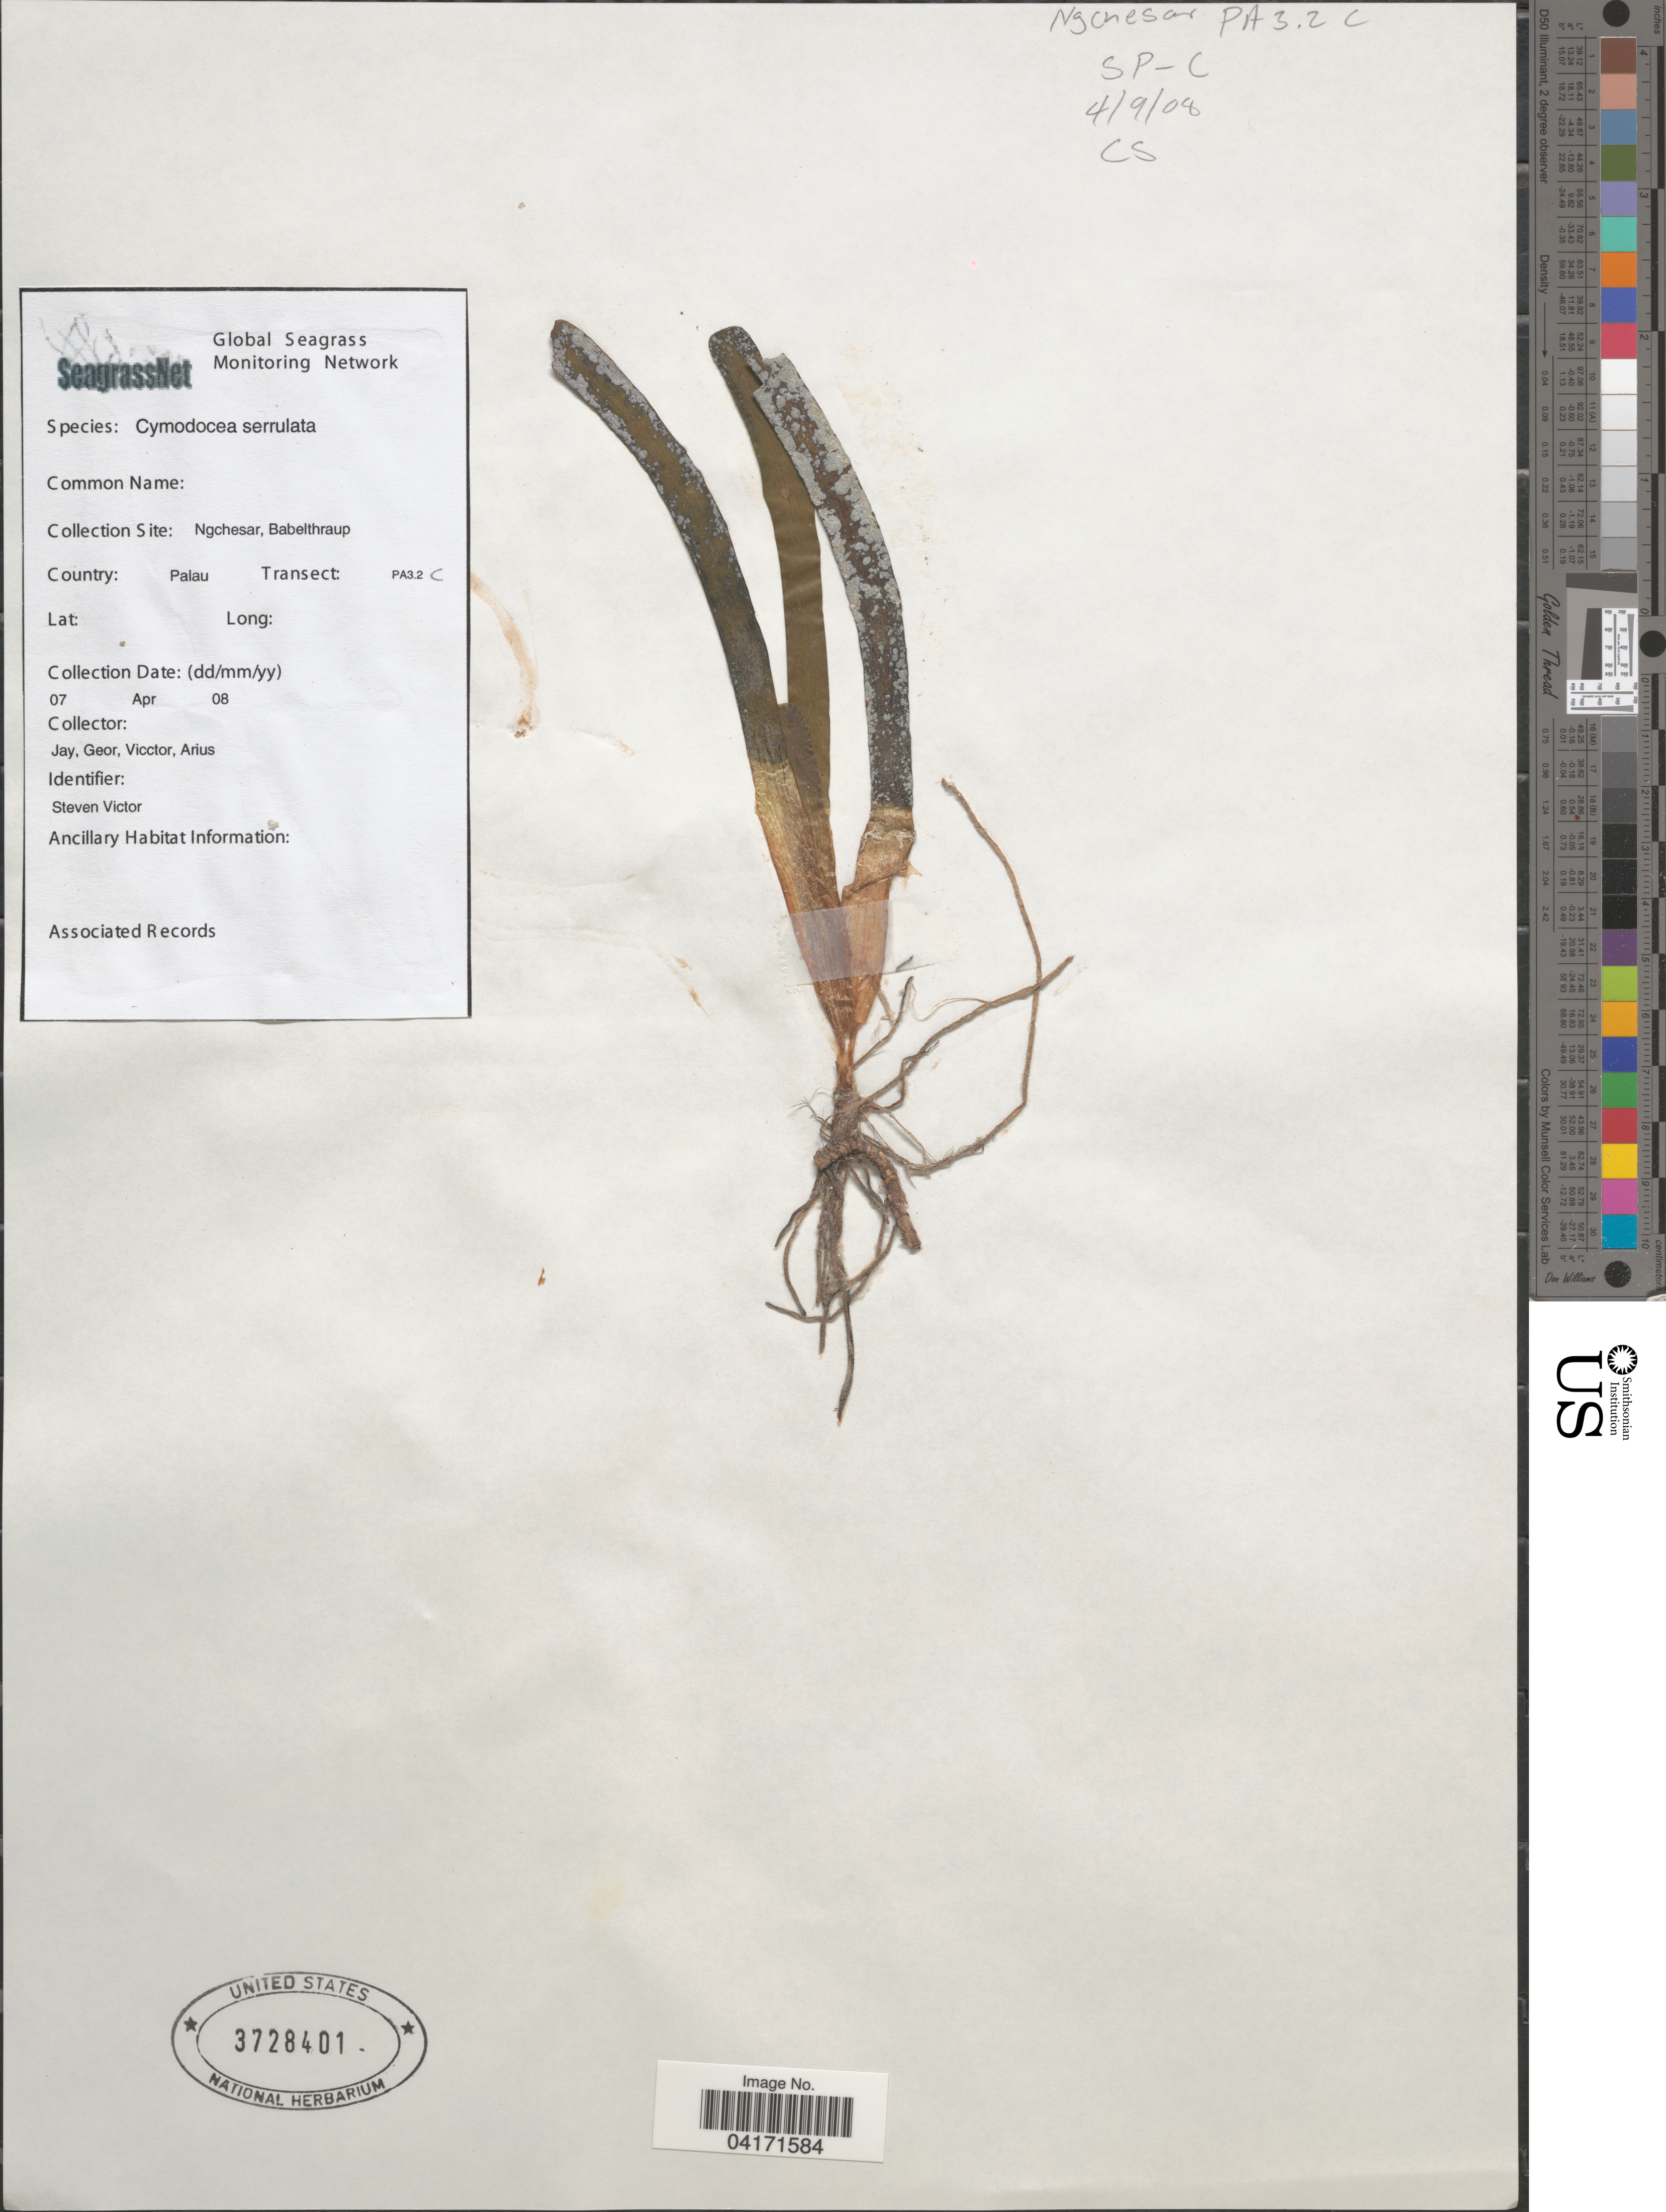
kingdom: Plantae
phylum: Tracheophyta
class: Liliopsida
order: Alismatales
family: Cymodoceaceae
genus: Cymodocea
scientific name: Cymodocea serrulata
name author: (R. Br.) Magnus & Ashers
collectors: Jay, Geor, Victor & Arius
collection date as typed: Transcribed d/m/y: 7/4/8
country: Palau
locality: Ngchesar, Babelthraup. Palau. Transect: PA3.2 C.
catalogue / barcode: US 3728401